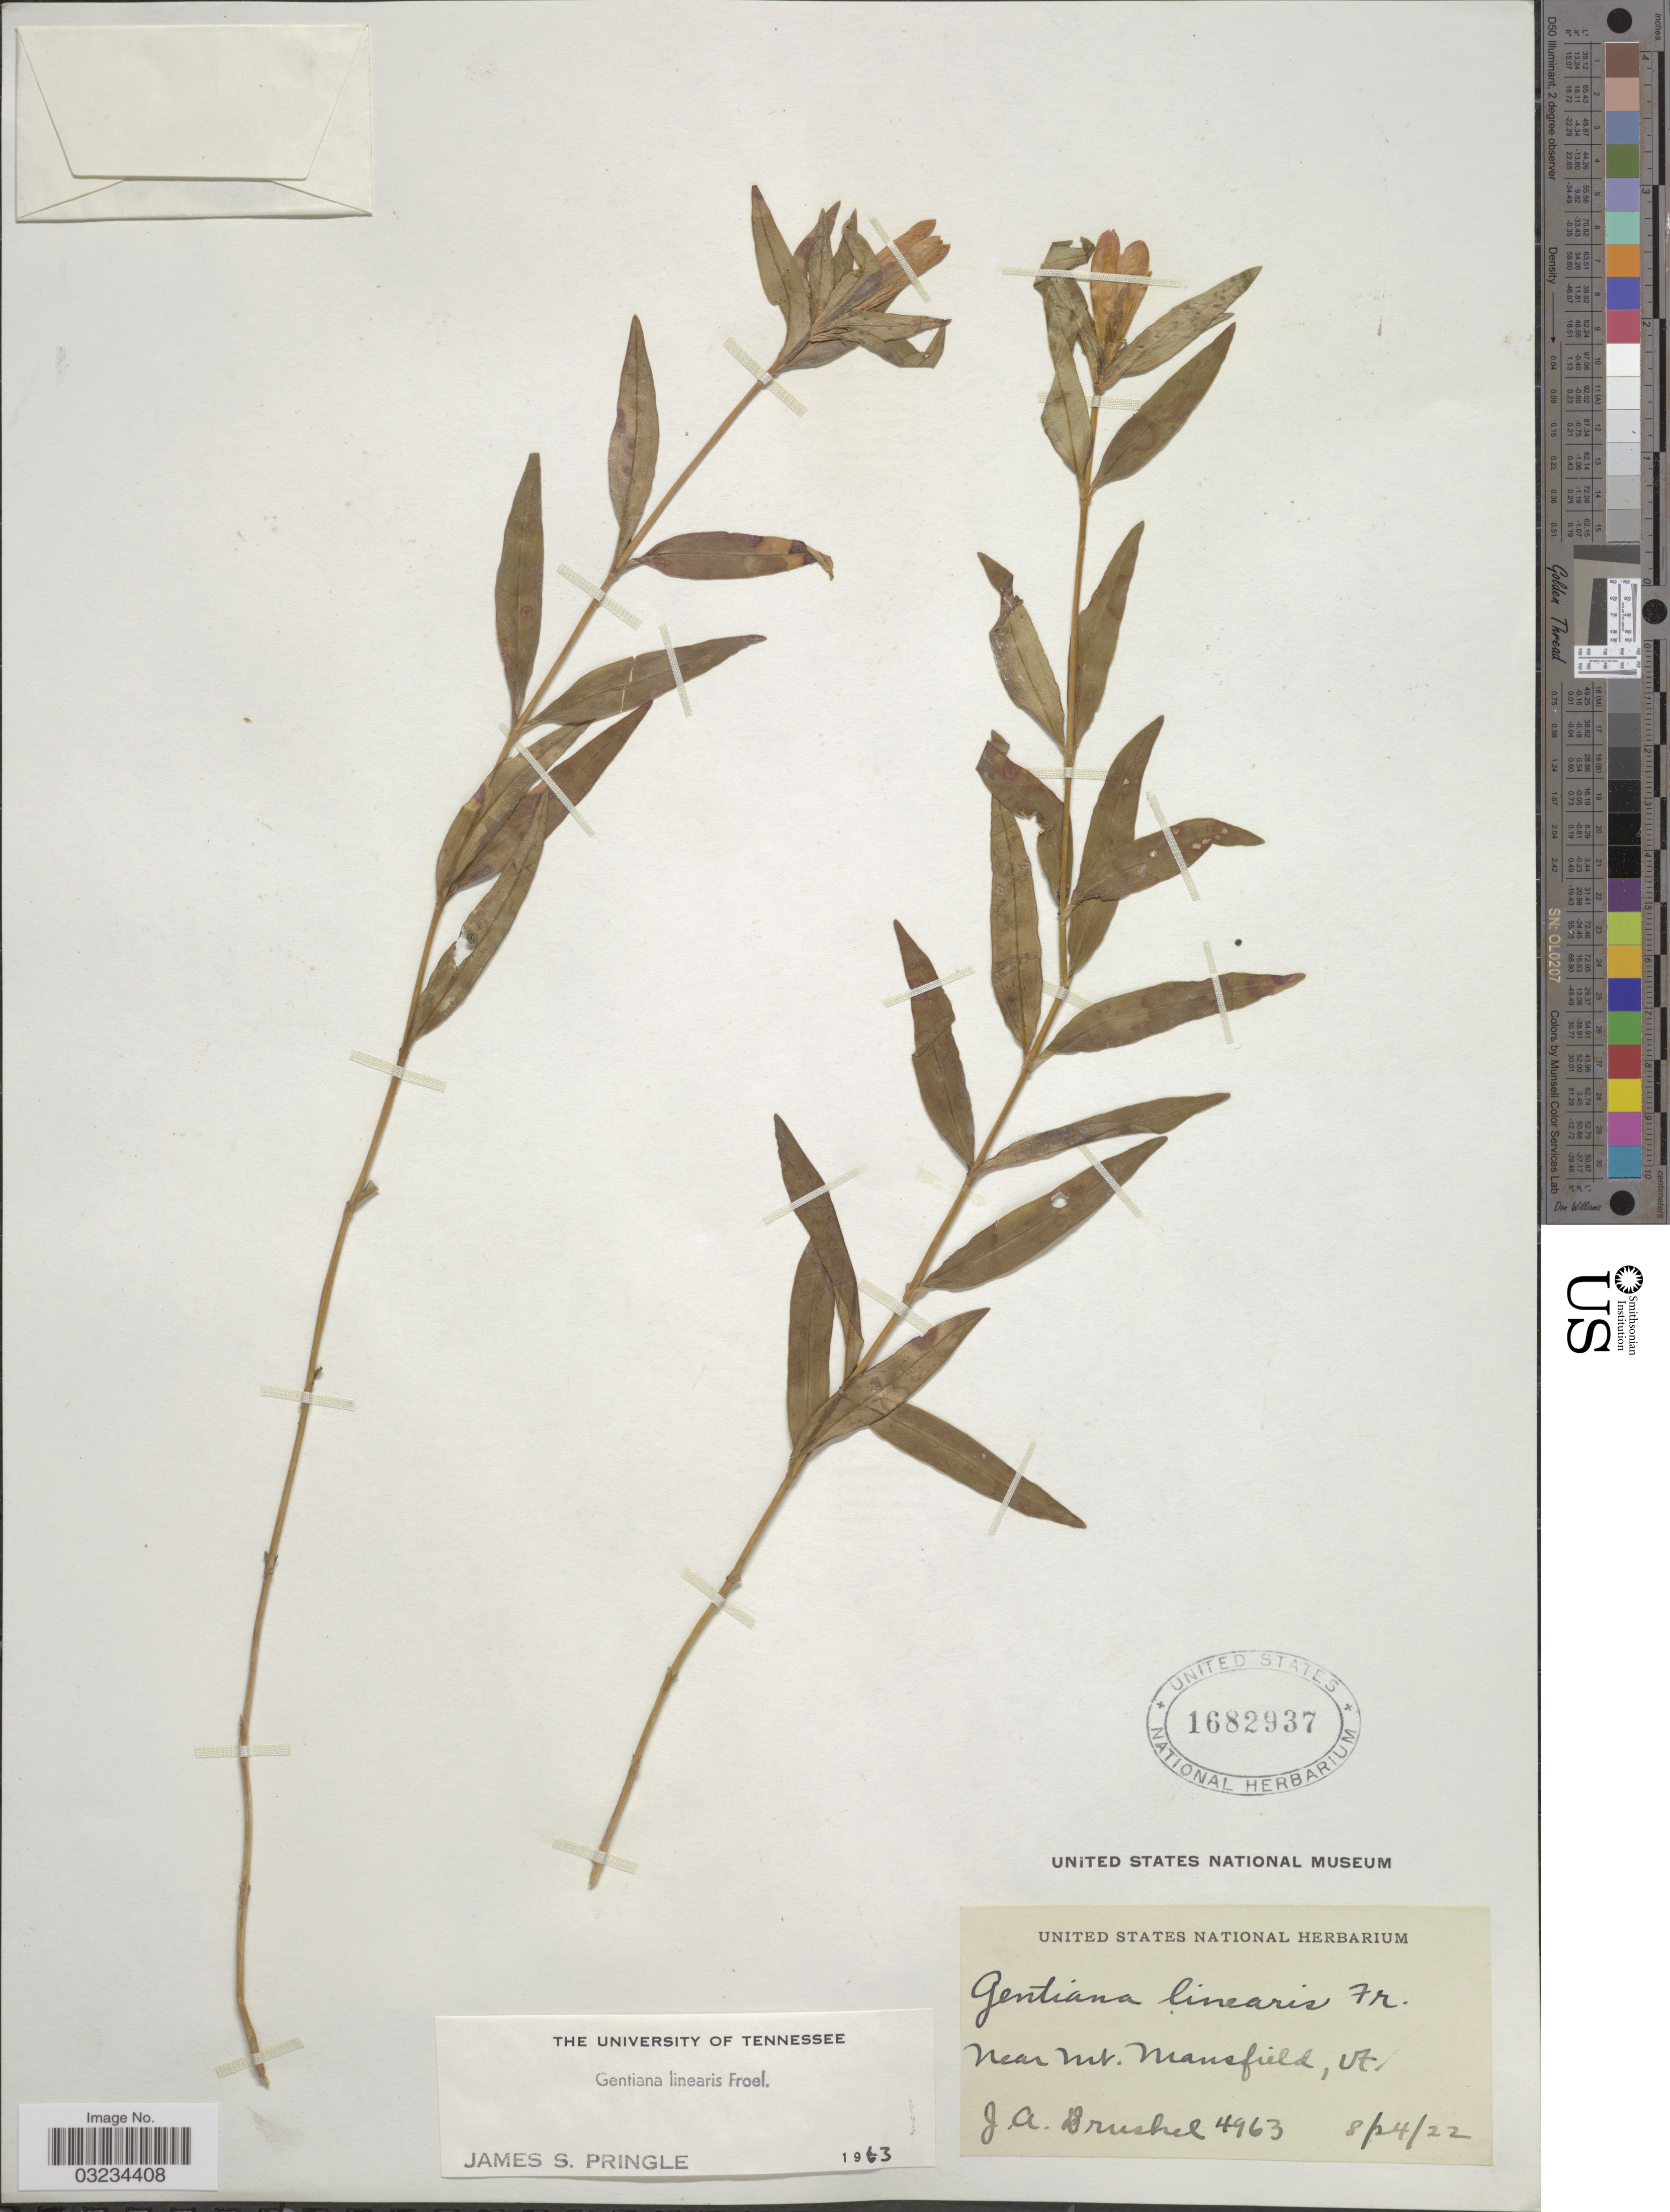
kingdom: Plantae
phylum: Tracheophyta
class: Magnoliopsida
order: Gentianales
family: Gentianaceae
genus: Gentiana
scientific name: Gentiana linearis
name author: Froel.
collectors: J. A. Drushel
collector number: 4963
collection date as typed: Transcribed d/m/y: 24/8/22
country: United States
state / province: Vermont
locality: Near mt. Mansfield.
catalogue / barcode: US 1682937